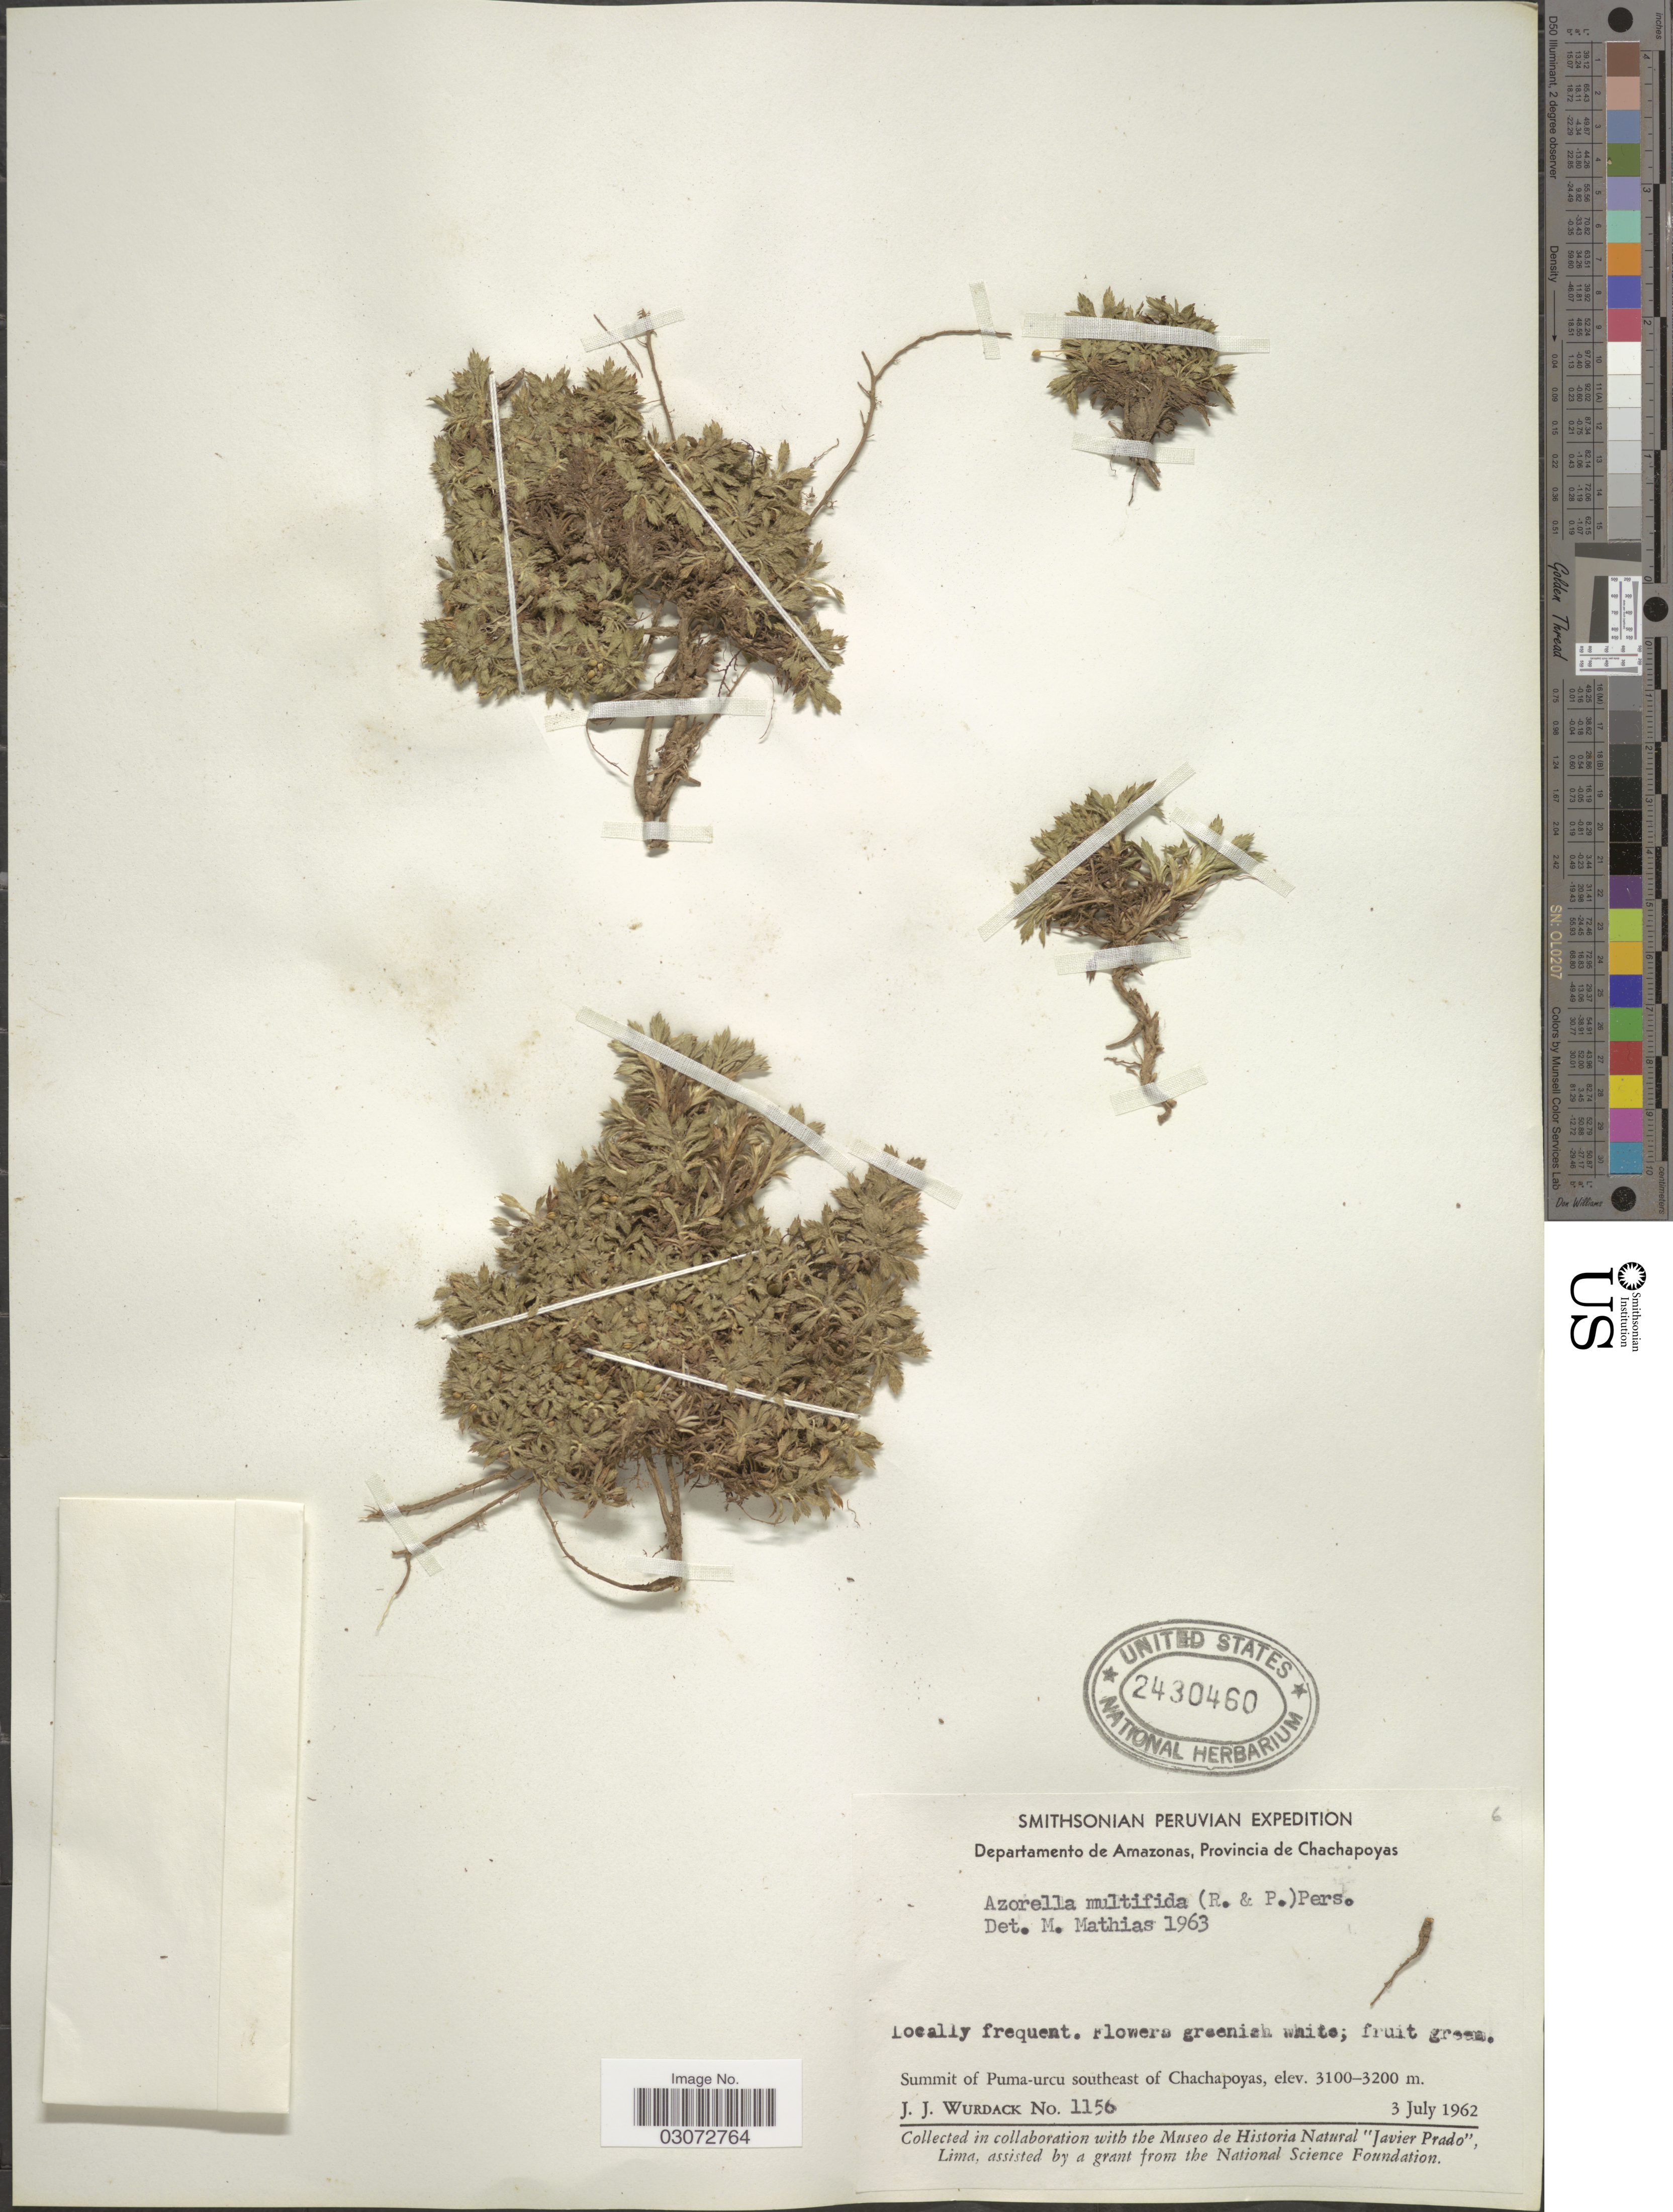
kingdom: Plantae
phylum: Tracheophyta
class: Magnoliopsida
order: Apiales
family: Apiaceae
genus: Azorella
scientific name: Azorella multifida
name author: (Ruiz & Pav.) Pers.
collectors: J. J. Wurdack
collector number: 1156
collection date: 1962-07-03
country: Peru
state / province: Amazonas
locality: Departamento de Amazonas, Provincia de Chachapoyas. Summit of Puma-urcu southeast of Chachapoyas.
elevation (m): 3100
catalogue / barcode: US 2430460